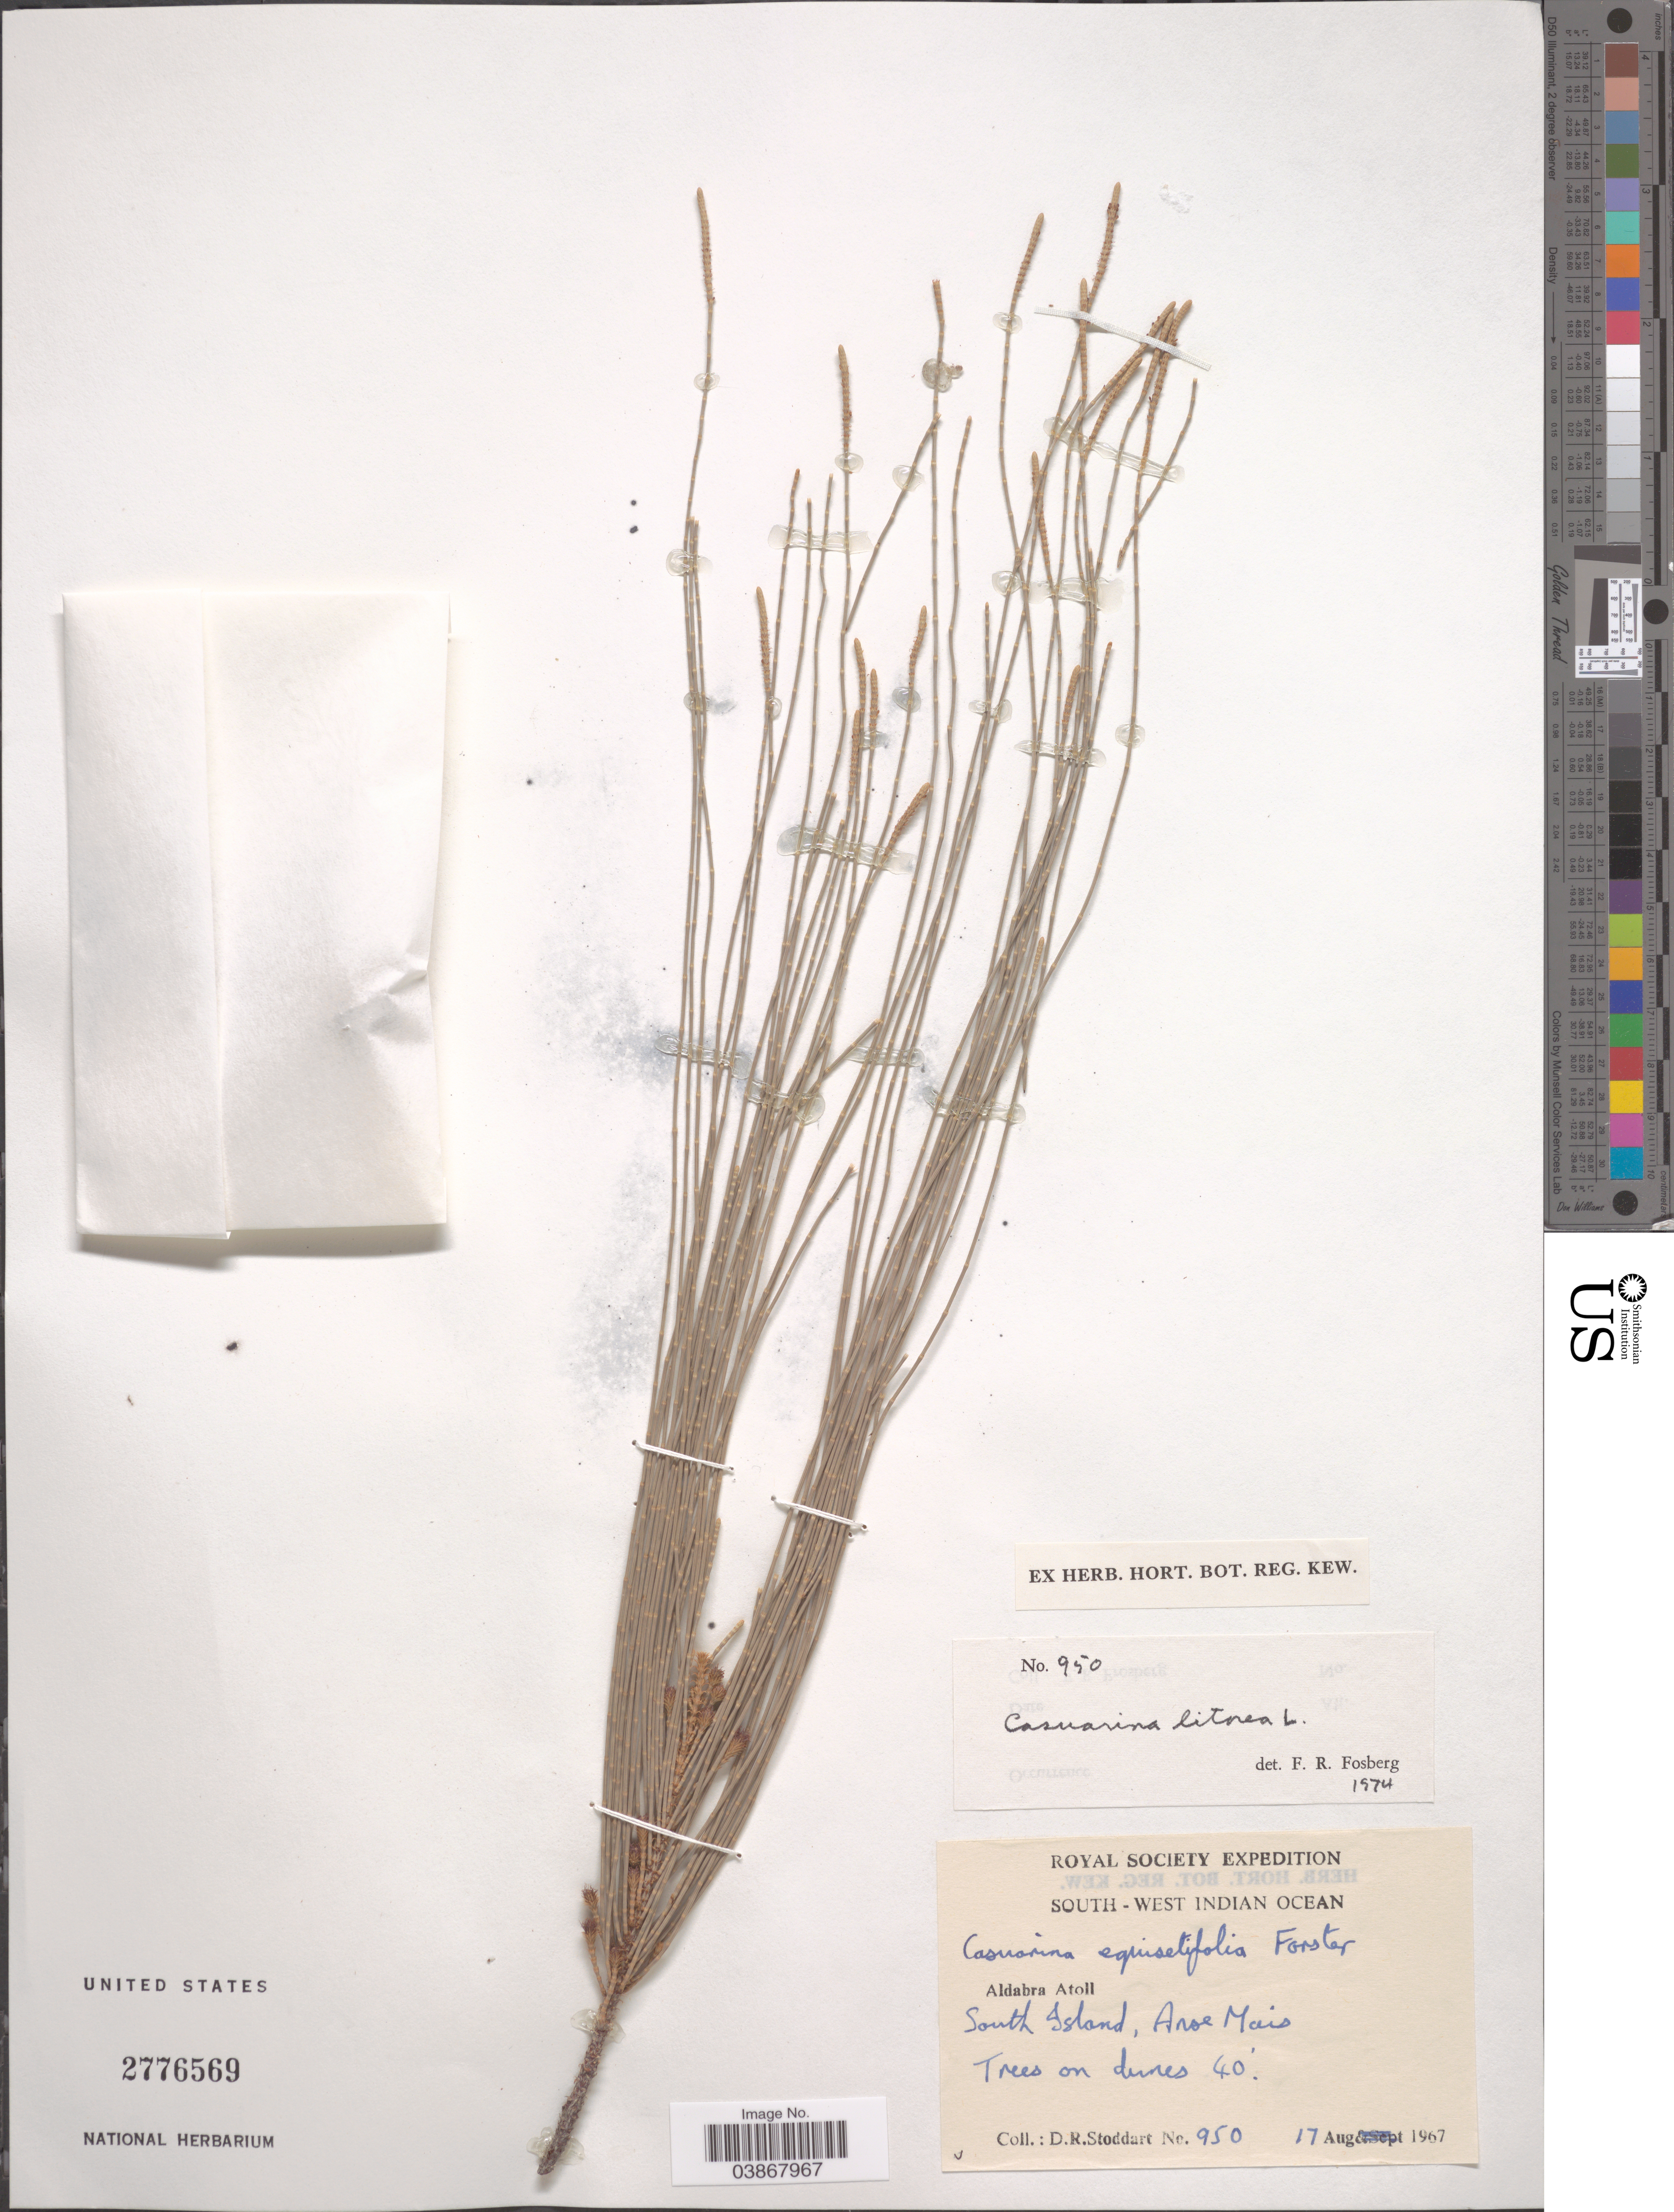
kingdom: Plantae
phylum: Tracheophyta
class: Magnoliopsida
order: Fagales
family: Casuarinaceae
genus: Casuarina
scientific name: Casuarina litorea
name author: Rumph.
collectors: D. R. Stoddart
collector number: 950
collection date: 1967-08-17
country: Seychelles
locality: South-West Indian Ocean. Aldabra Atoll. South Island, Arse Mais. [interpreted]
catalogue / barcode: US 2776569